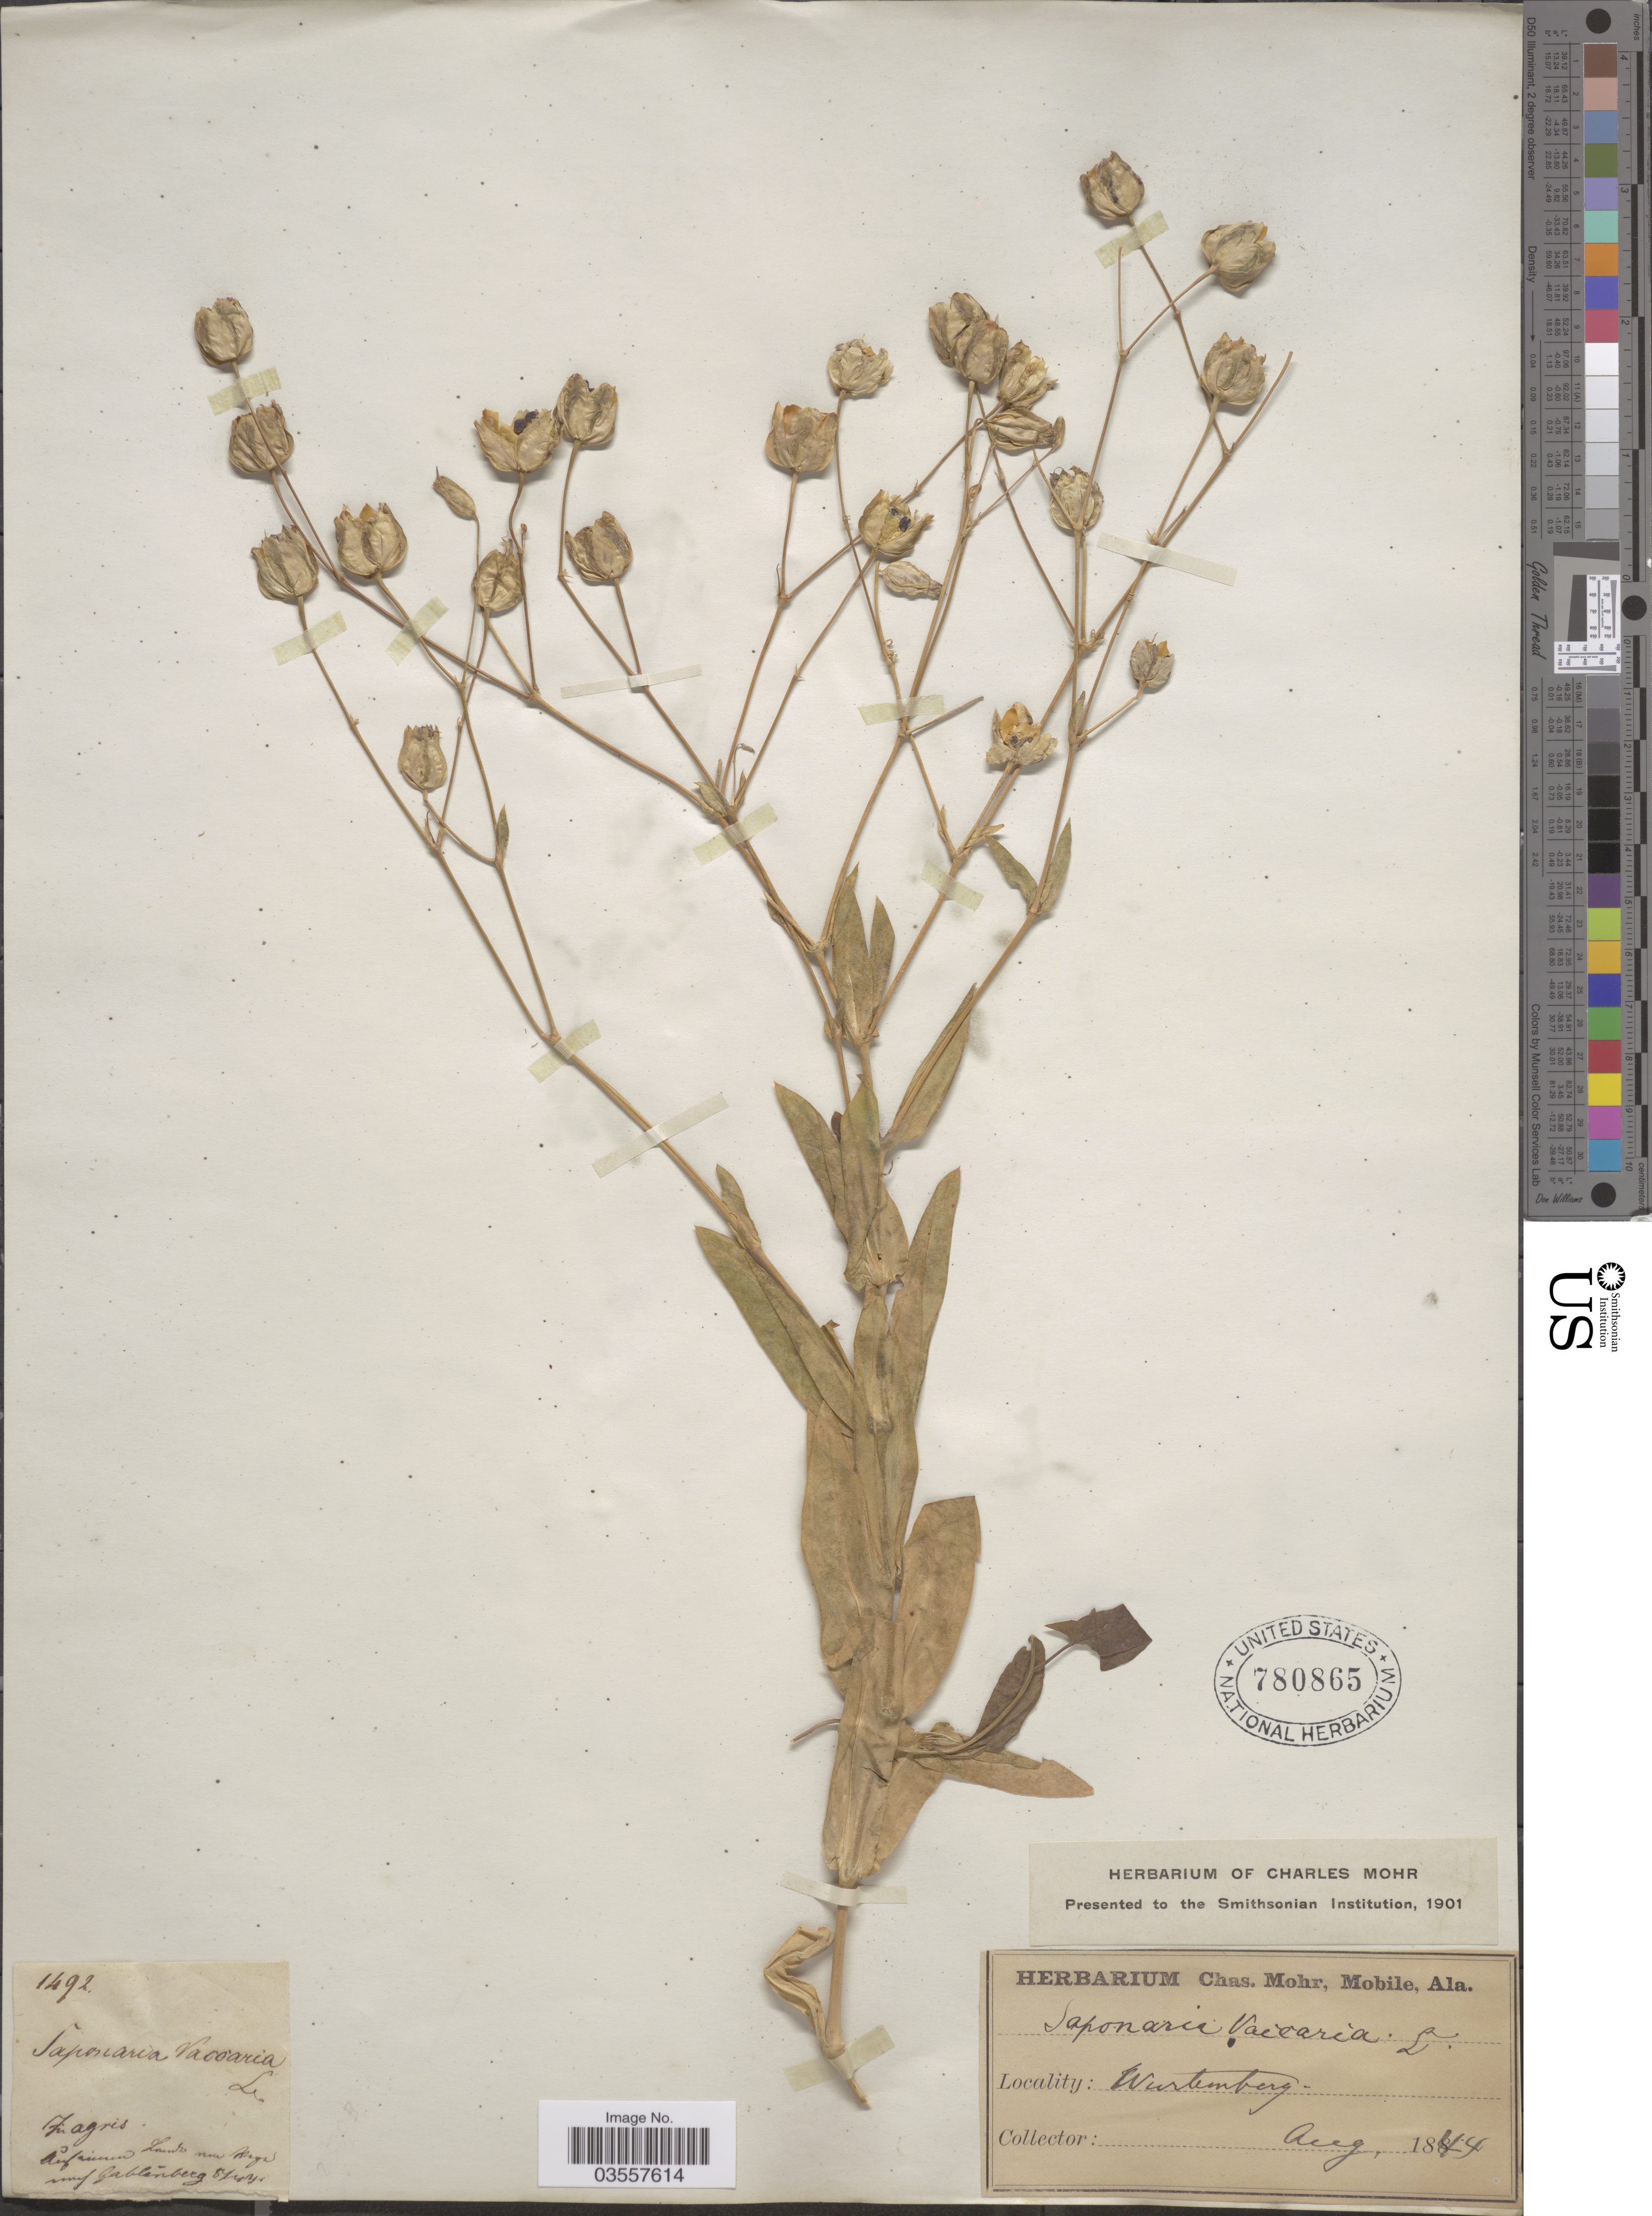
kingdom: Plantae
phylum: Tracheophyta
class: Magnoliopsida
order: Caryophyllales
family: Caryophyllaceae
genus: Saponaria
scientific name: Saponaria vaccaria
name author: L.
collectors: ex herb. Charles Mohr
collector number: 1492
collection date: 1849-08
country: Germany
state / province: Baden-Württemberg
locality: Wurtemberg.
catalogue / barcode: US 780865